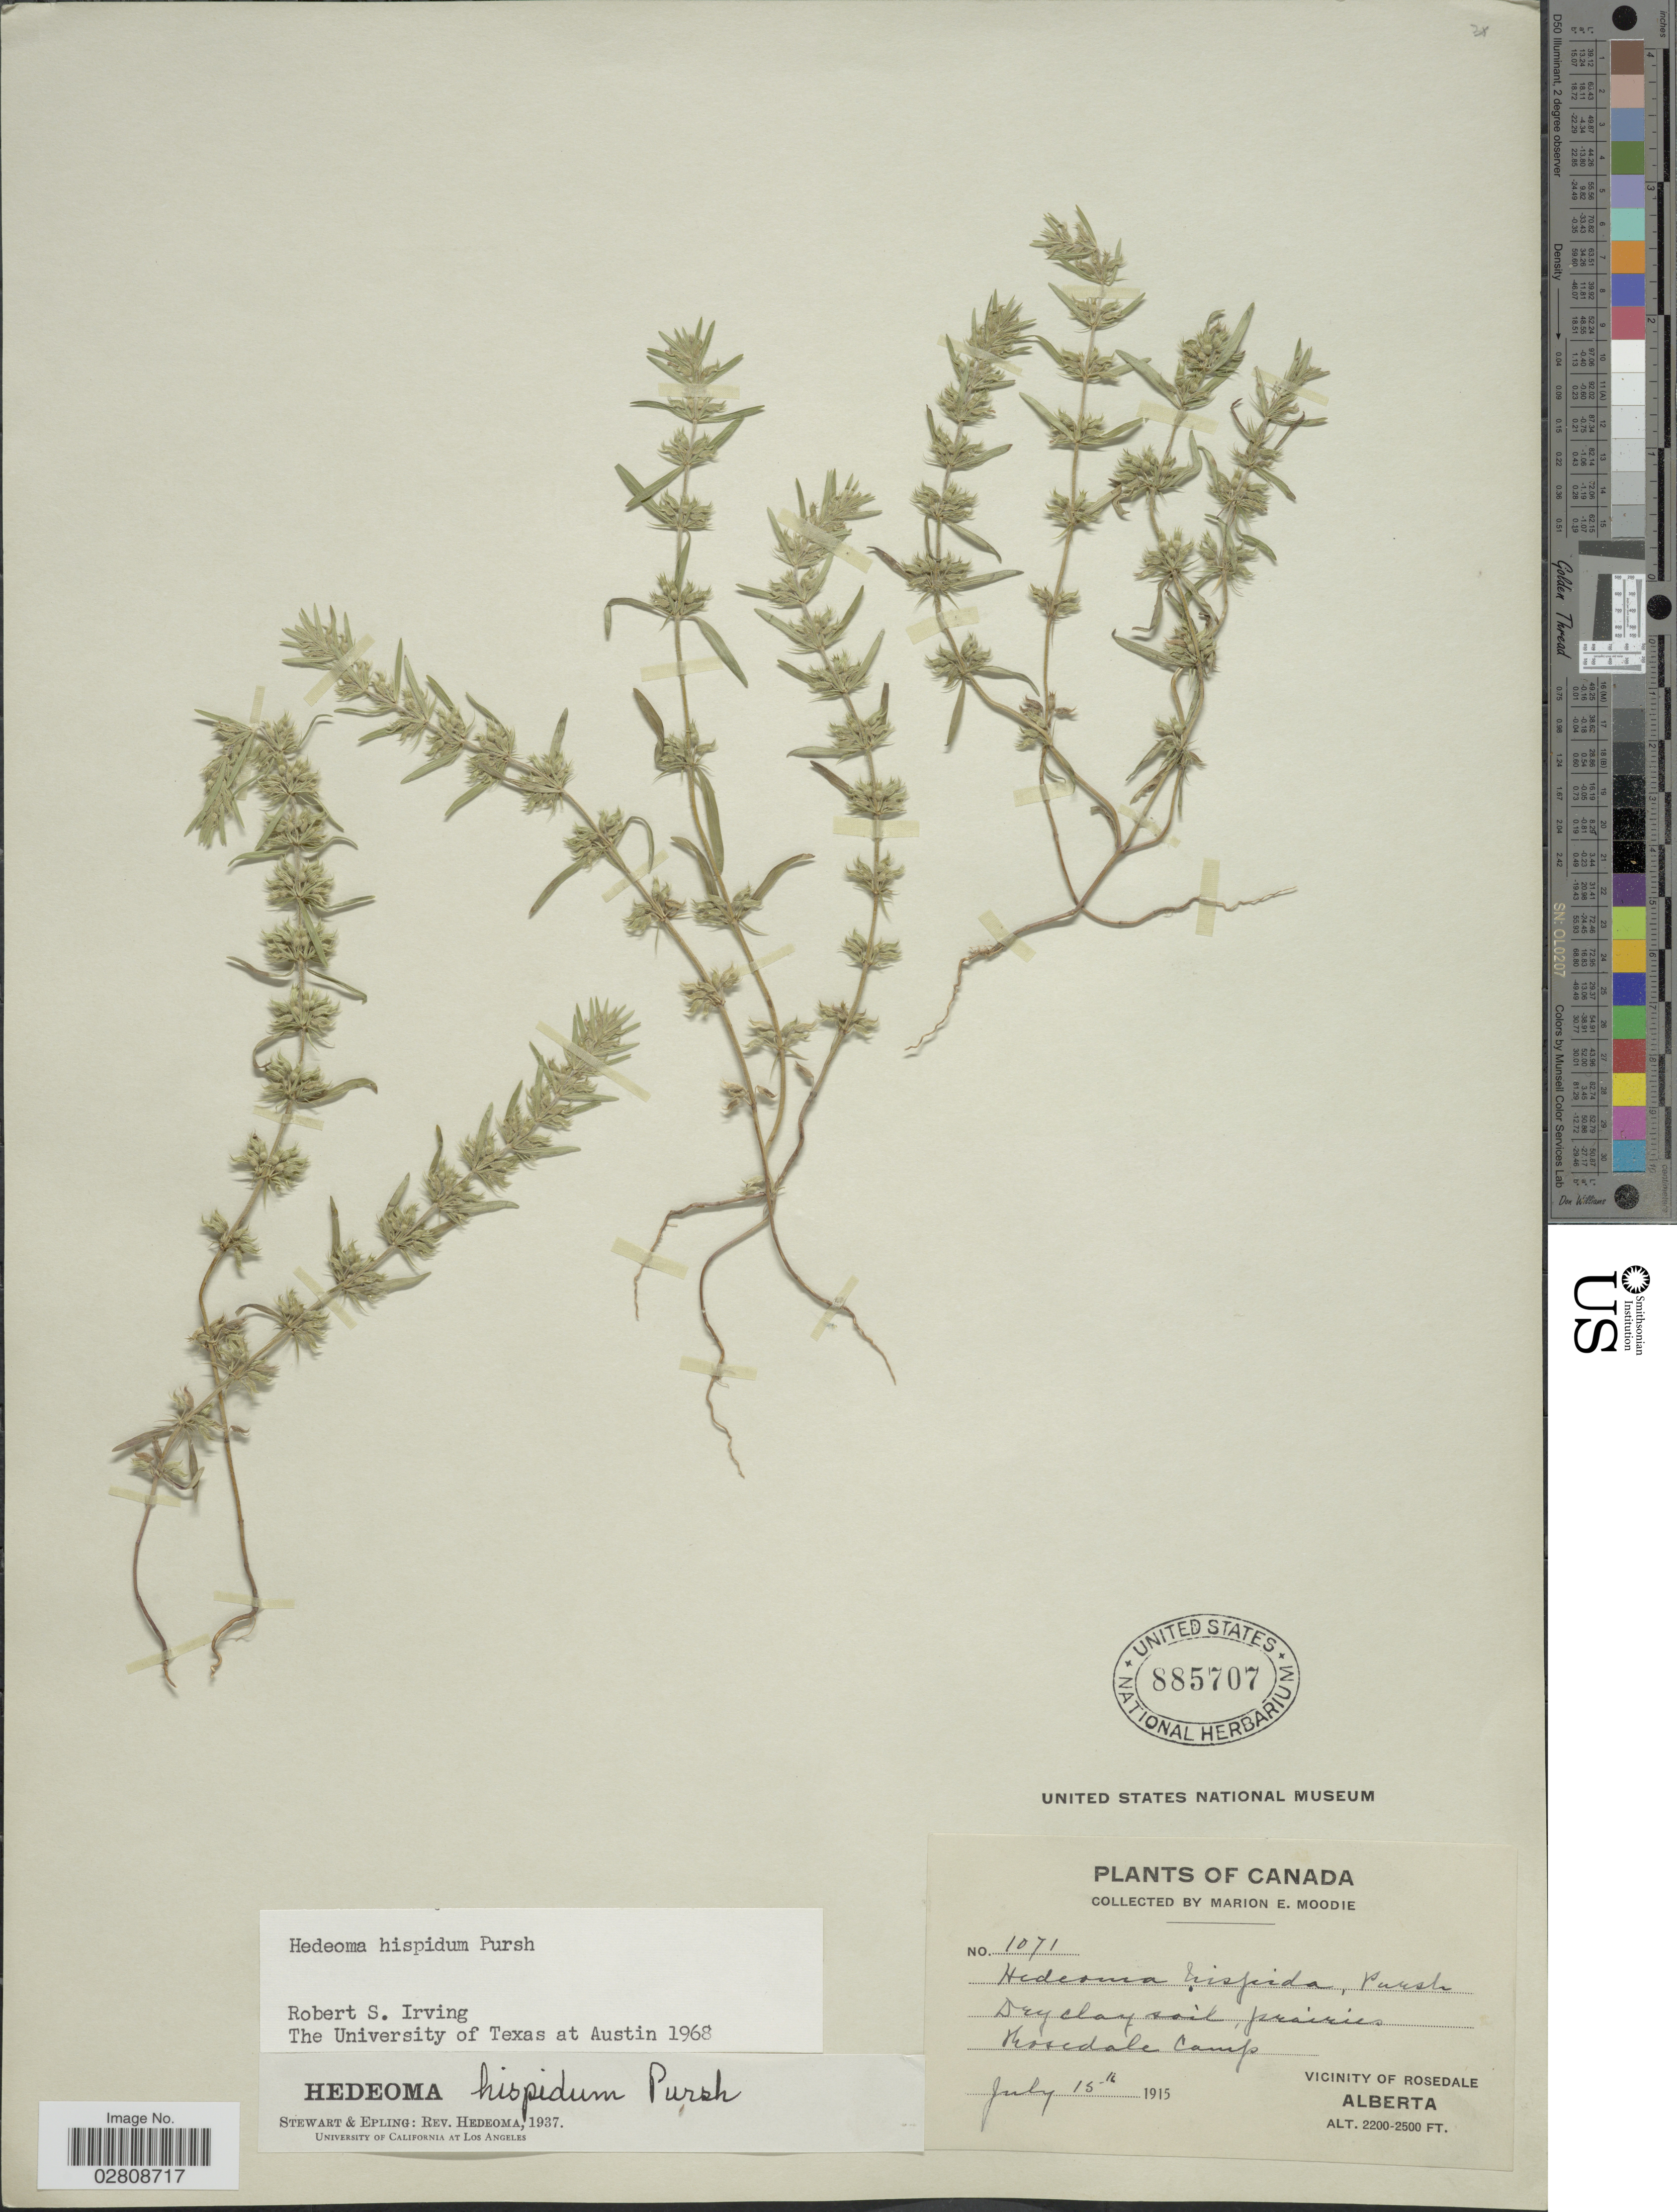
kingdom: Plantae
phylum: Tracheophyta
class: Magnoliopsida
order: Lamiales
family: Lamiaceae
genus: Hedeoma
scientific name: Hedeoma hispida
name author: Pursh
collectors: M. E. Moodie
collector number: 1071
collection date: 1915-07-15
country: Canada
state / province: Alberta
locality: Rosedale Camp, Vicinity of Rosedale.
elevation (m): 671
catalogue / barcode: US 885707